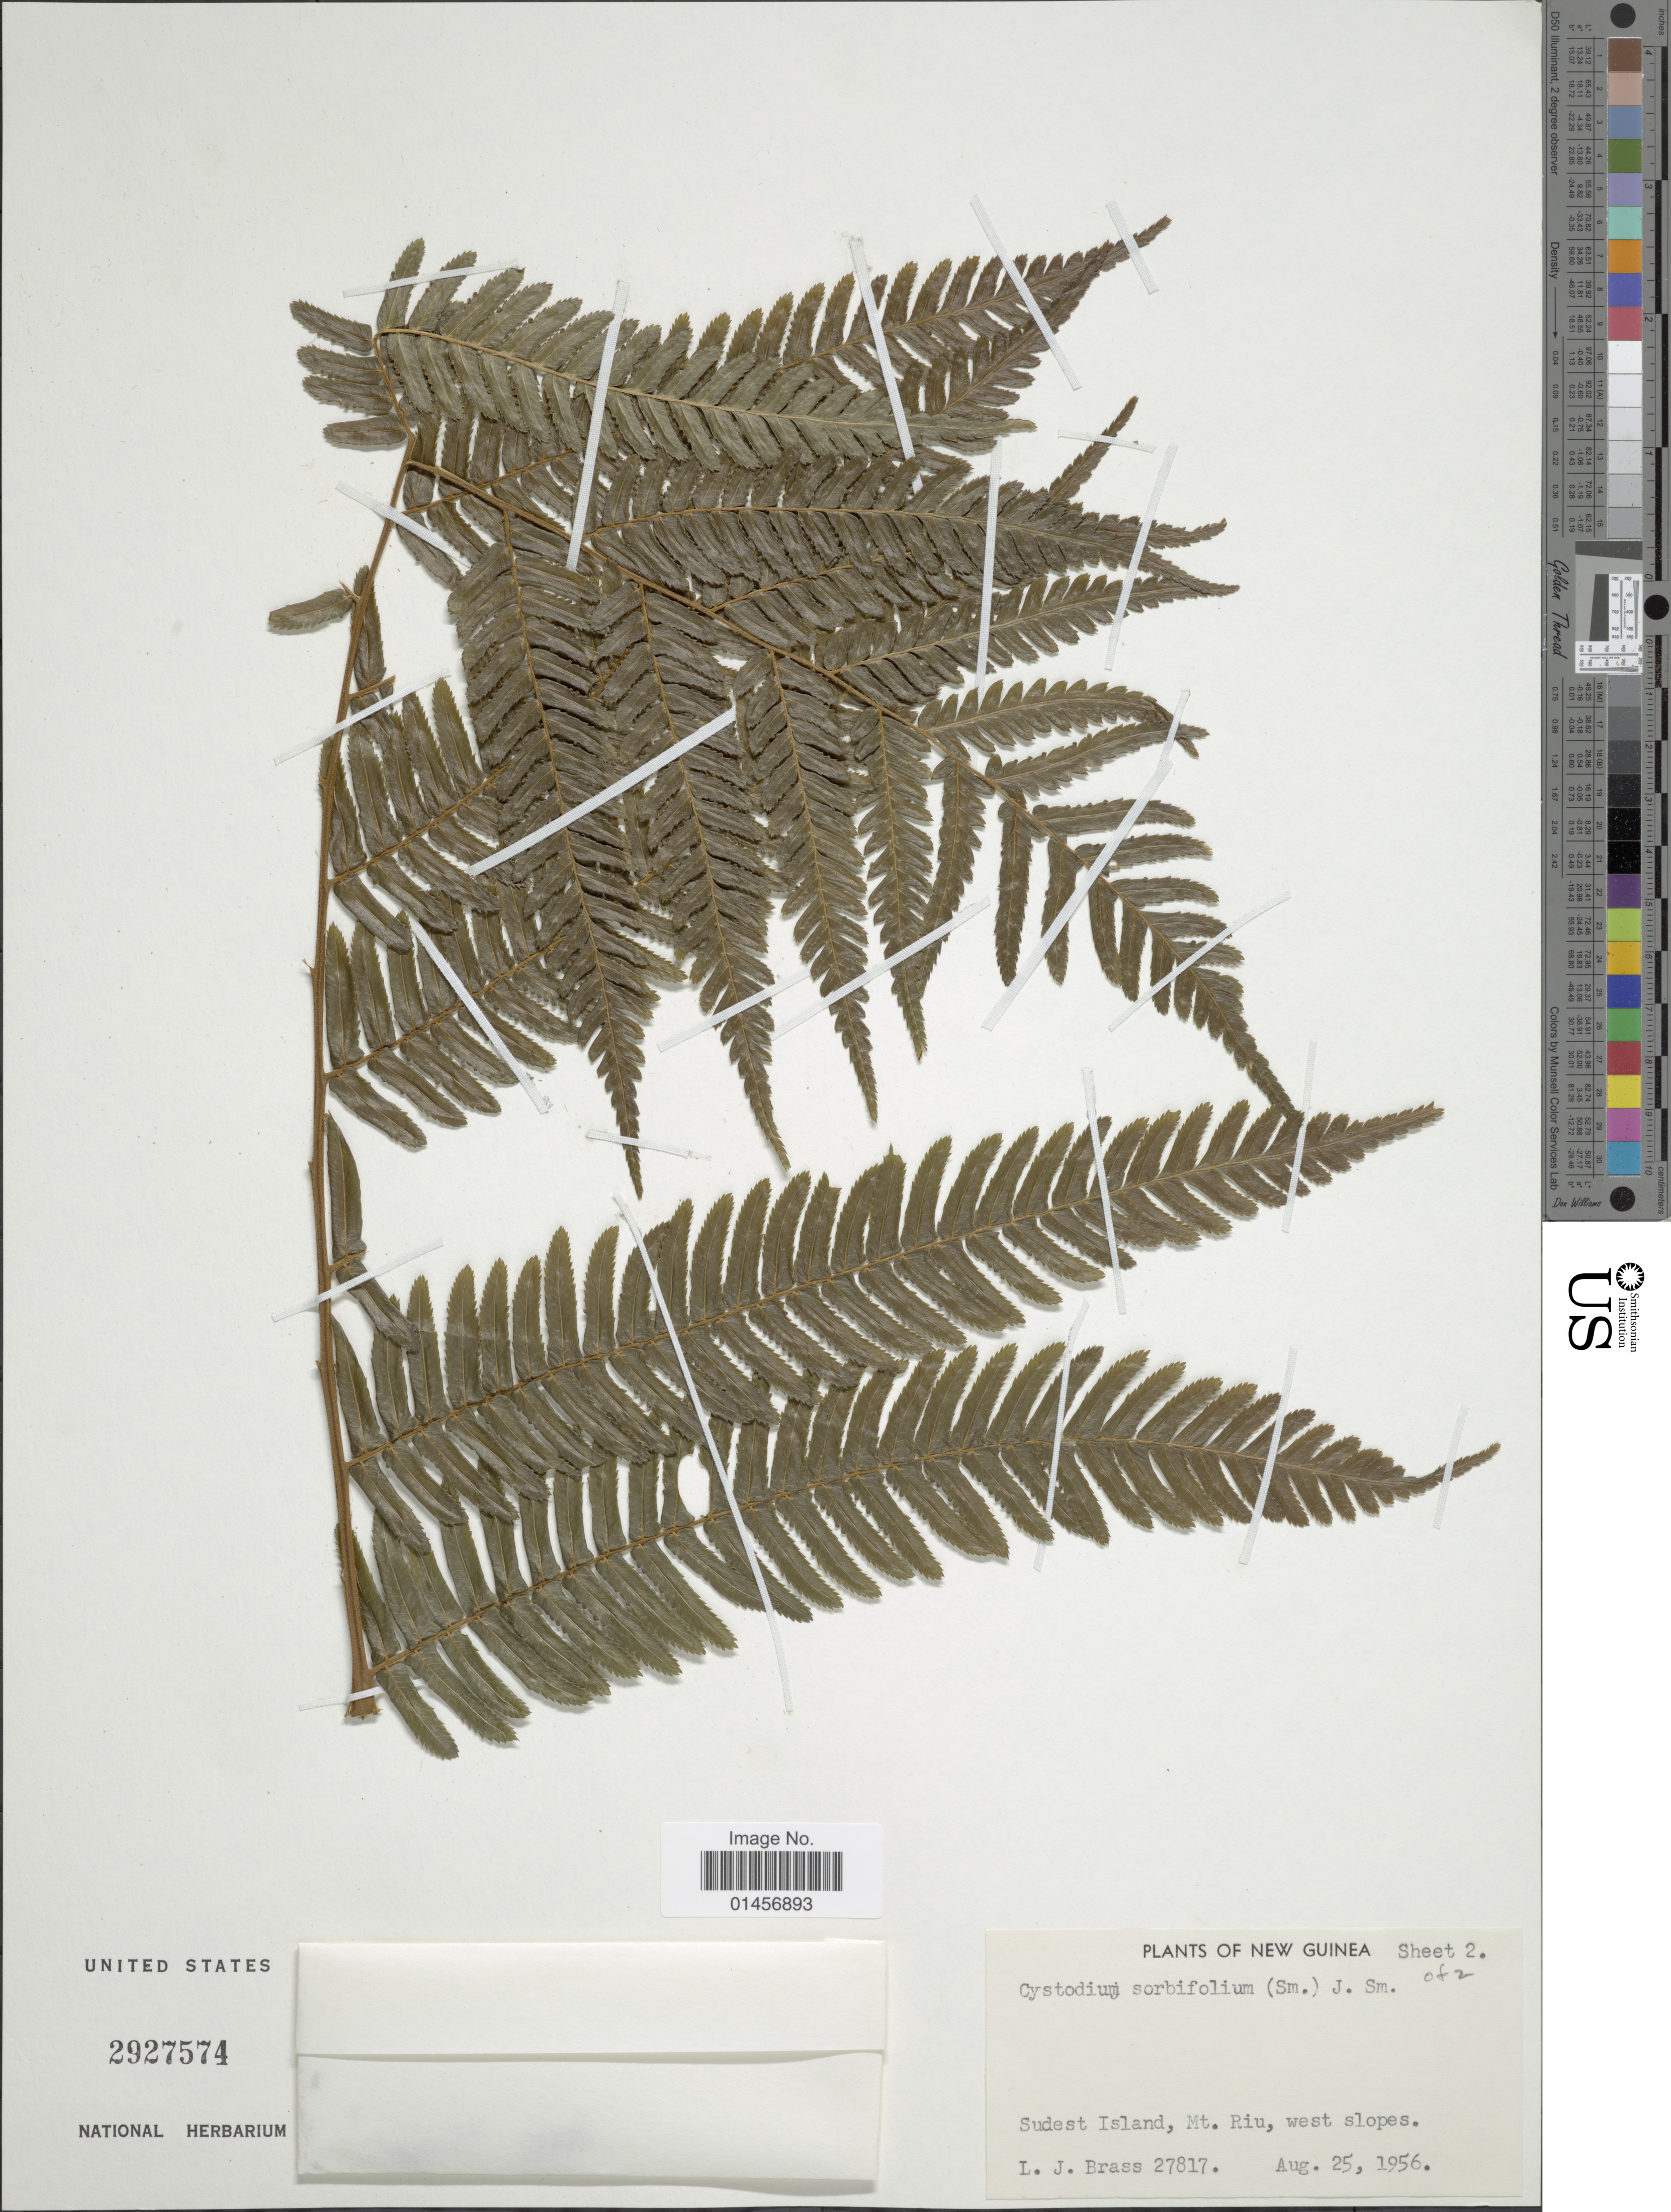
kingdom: Plantae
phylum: Tracheophyta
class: Polypodiopsida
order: Polypodiales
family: Cystodiaceae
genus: Cystodium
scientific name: Cystodium sorbifolium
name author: (J. Sm.) J. Sm.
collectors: L. J. Brass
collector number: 27817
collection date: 1956-08-25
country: Papua New Guinea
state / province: Milne Bay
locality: New Guiena, Sudest Island, Mt. Riu, west slopes.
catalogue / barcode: US 2927574